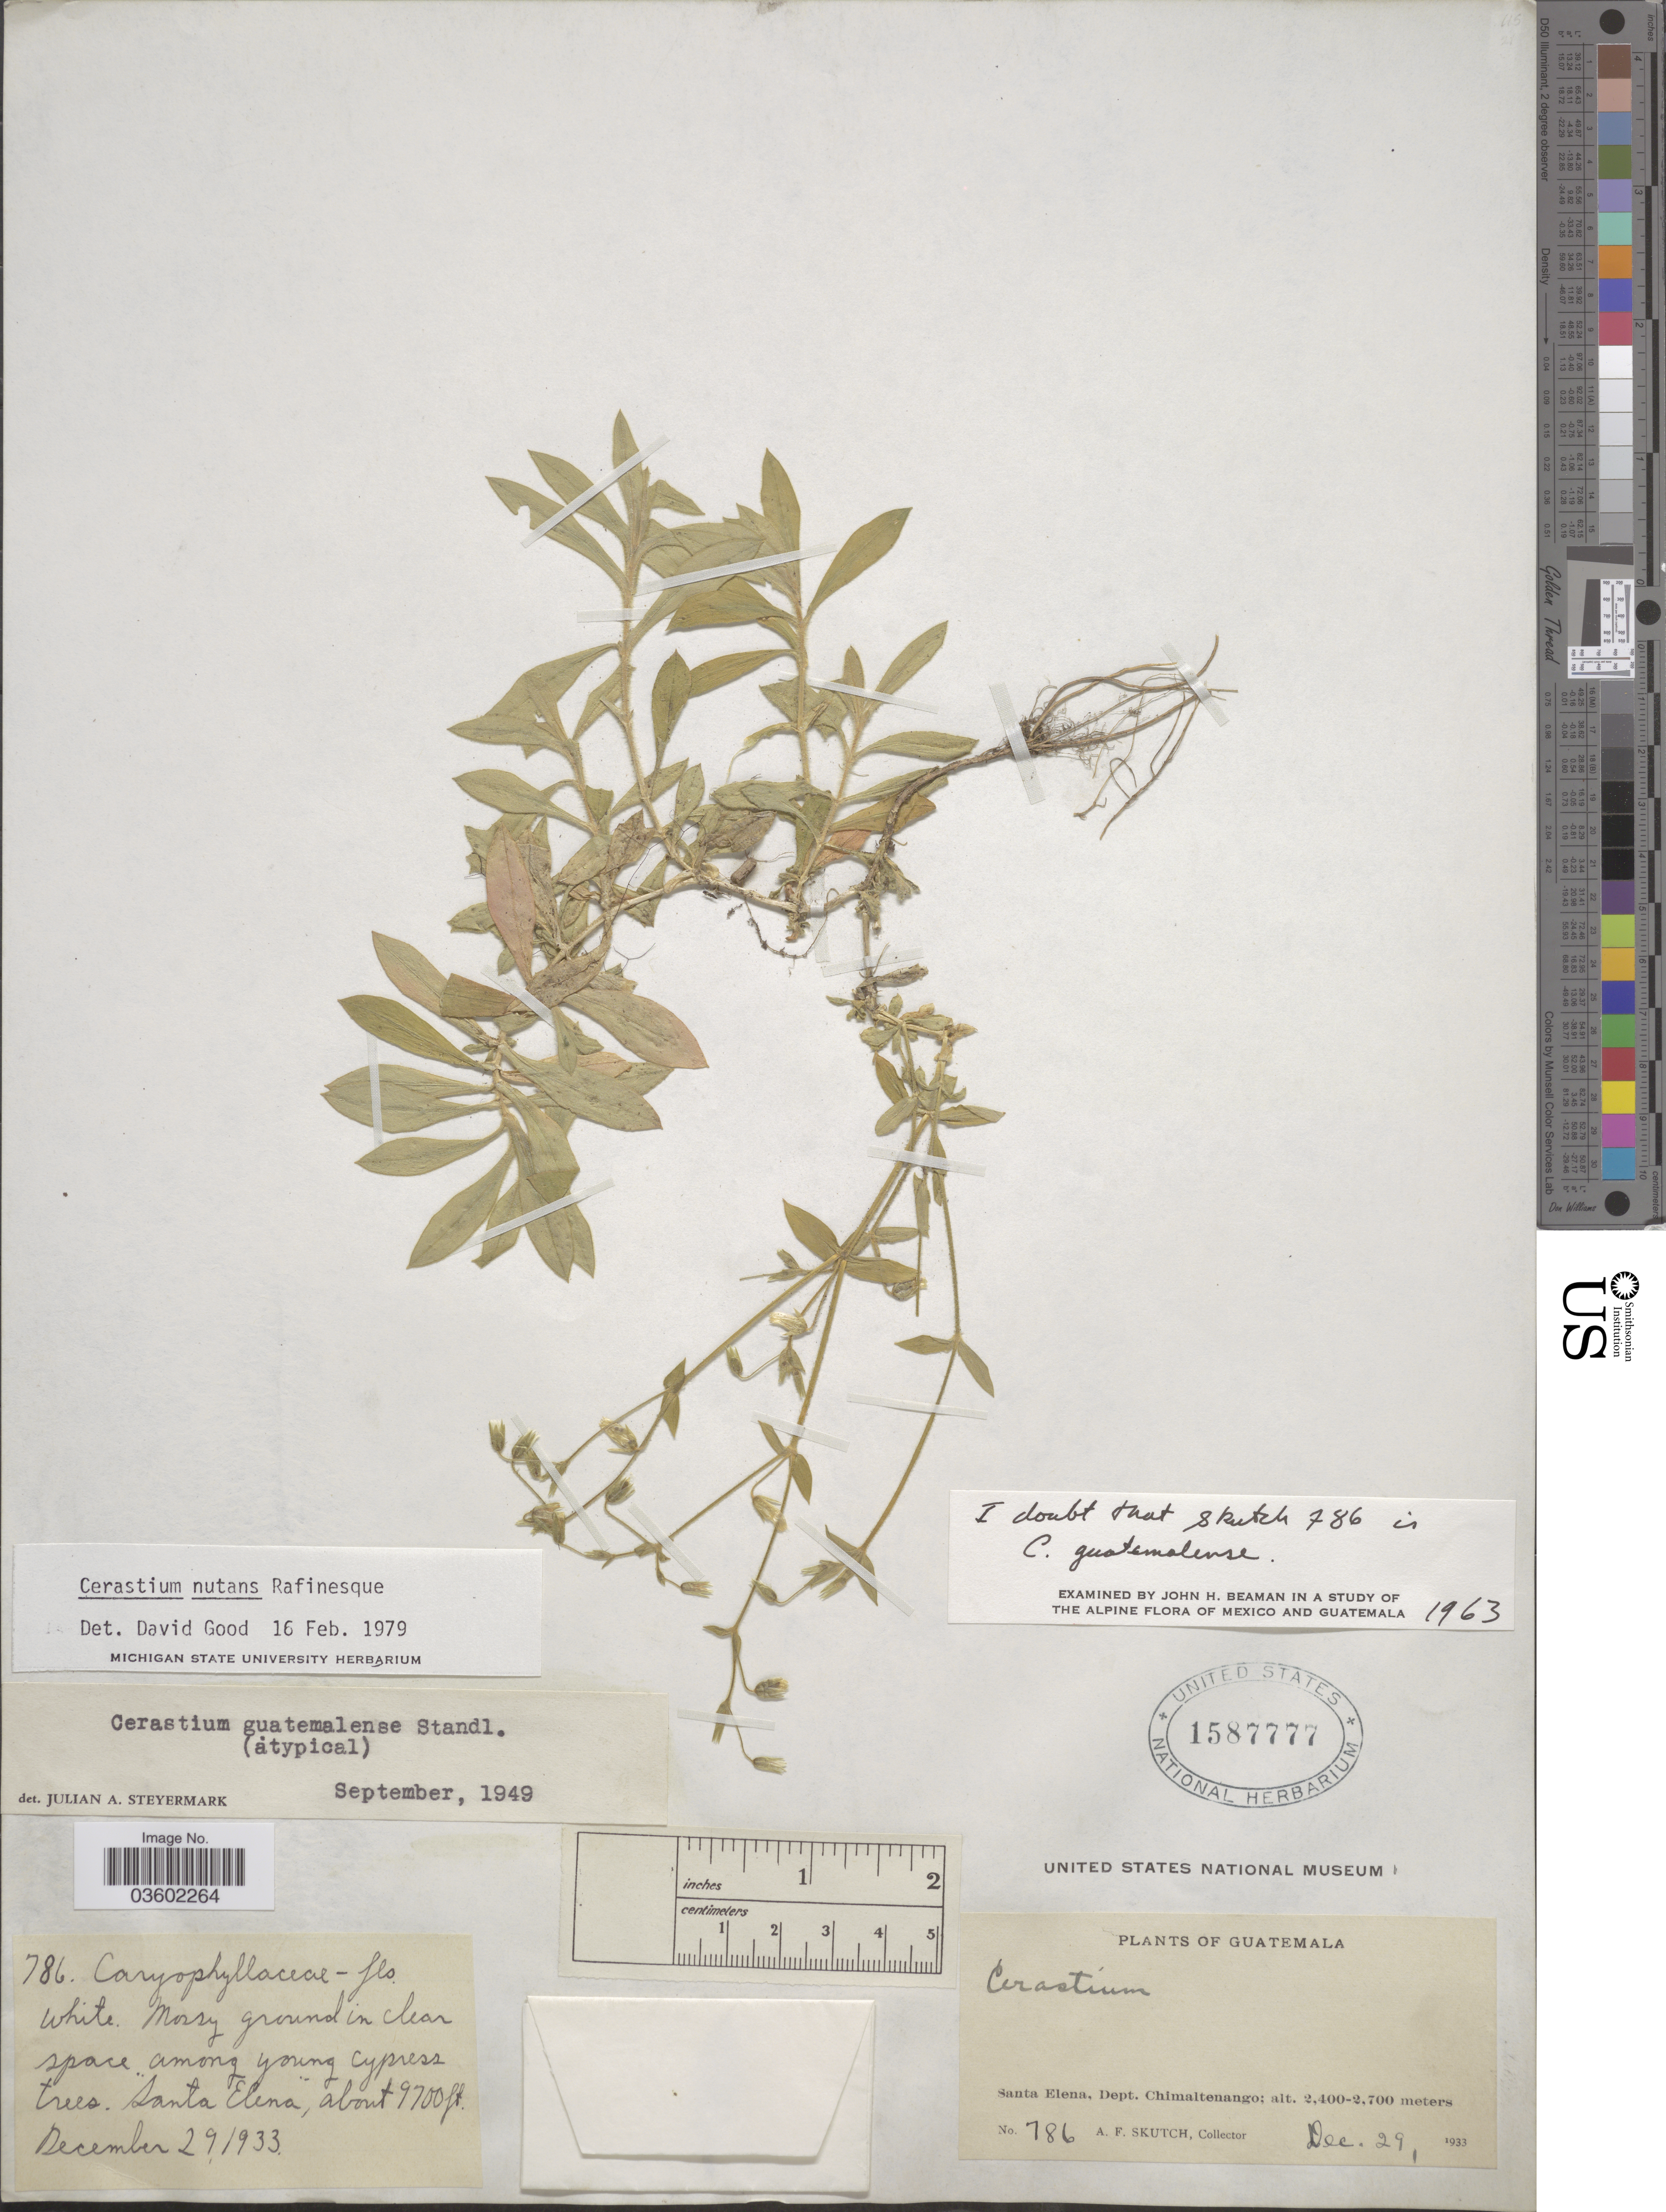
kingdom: Plantae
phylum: Tracheophyta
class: Magnoliopsida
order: Caryophyllales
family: Caryophyllaceae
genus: Cerastium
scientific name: Cerastium nutans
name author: Raf.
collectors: A. F. Skutch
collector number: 786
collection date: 1933-12-29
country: Guatemala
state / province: Chimaltenango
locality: Santa Elena, Dept. Chimaltenango.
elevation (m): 2957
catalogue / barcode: US 1587777